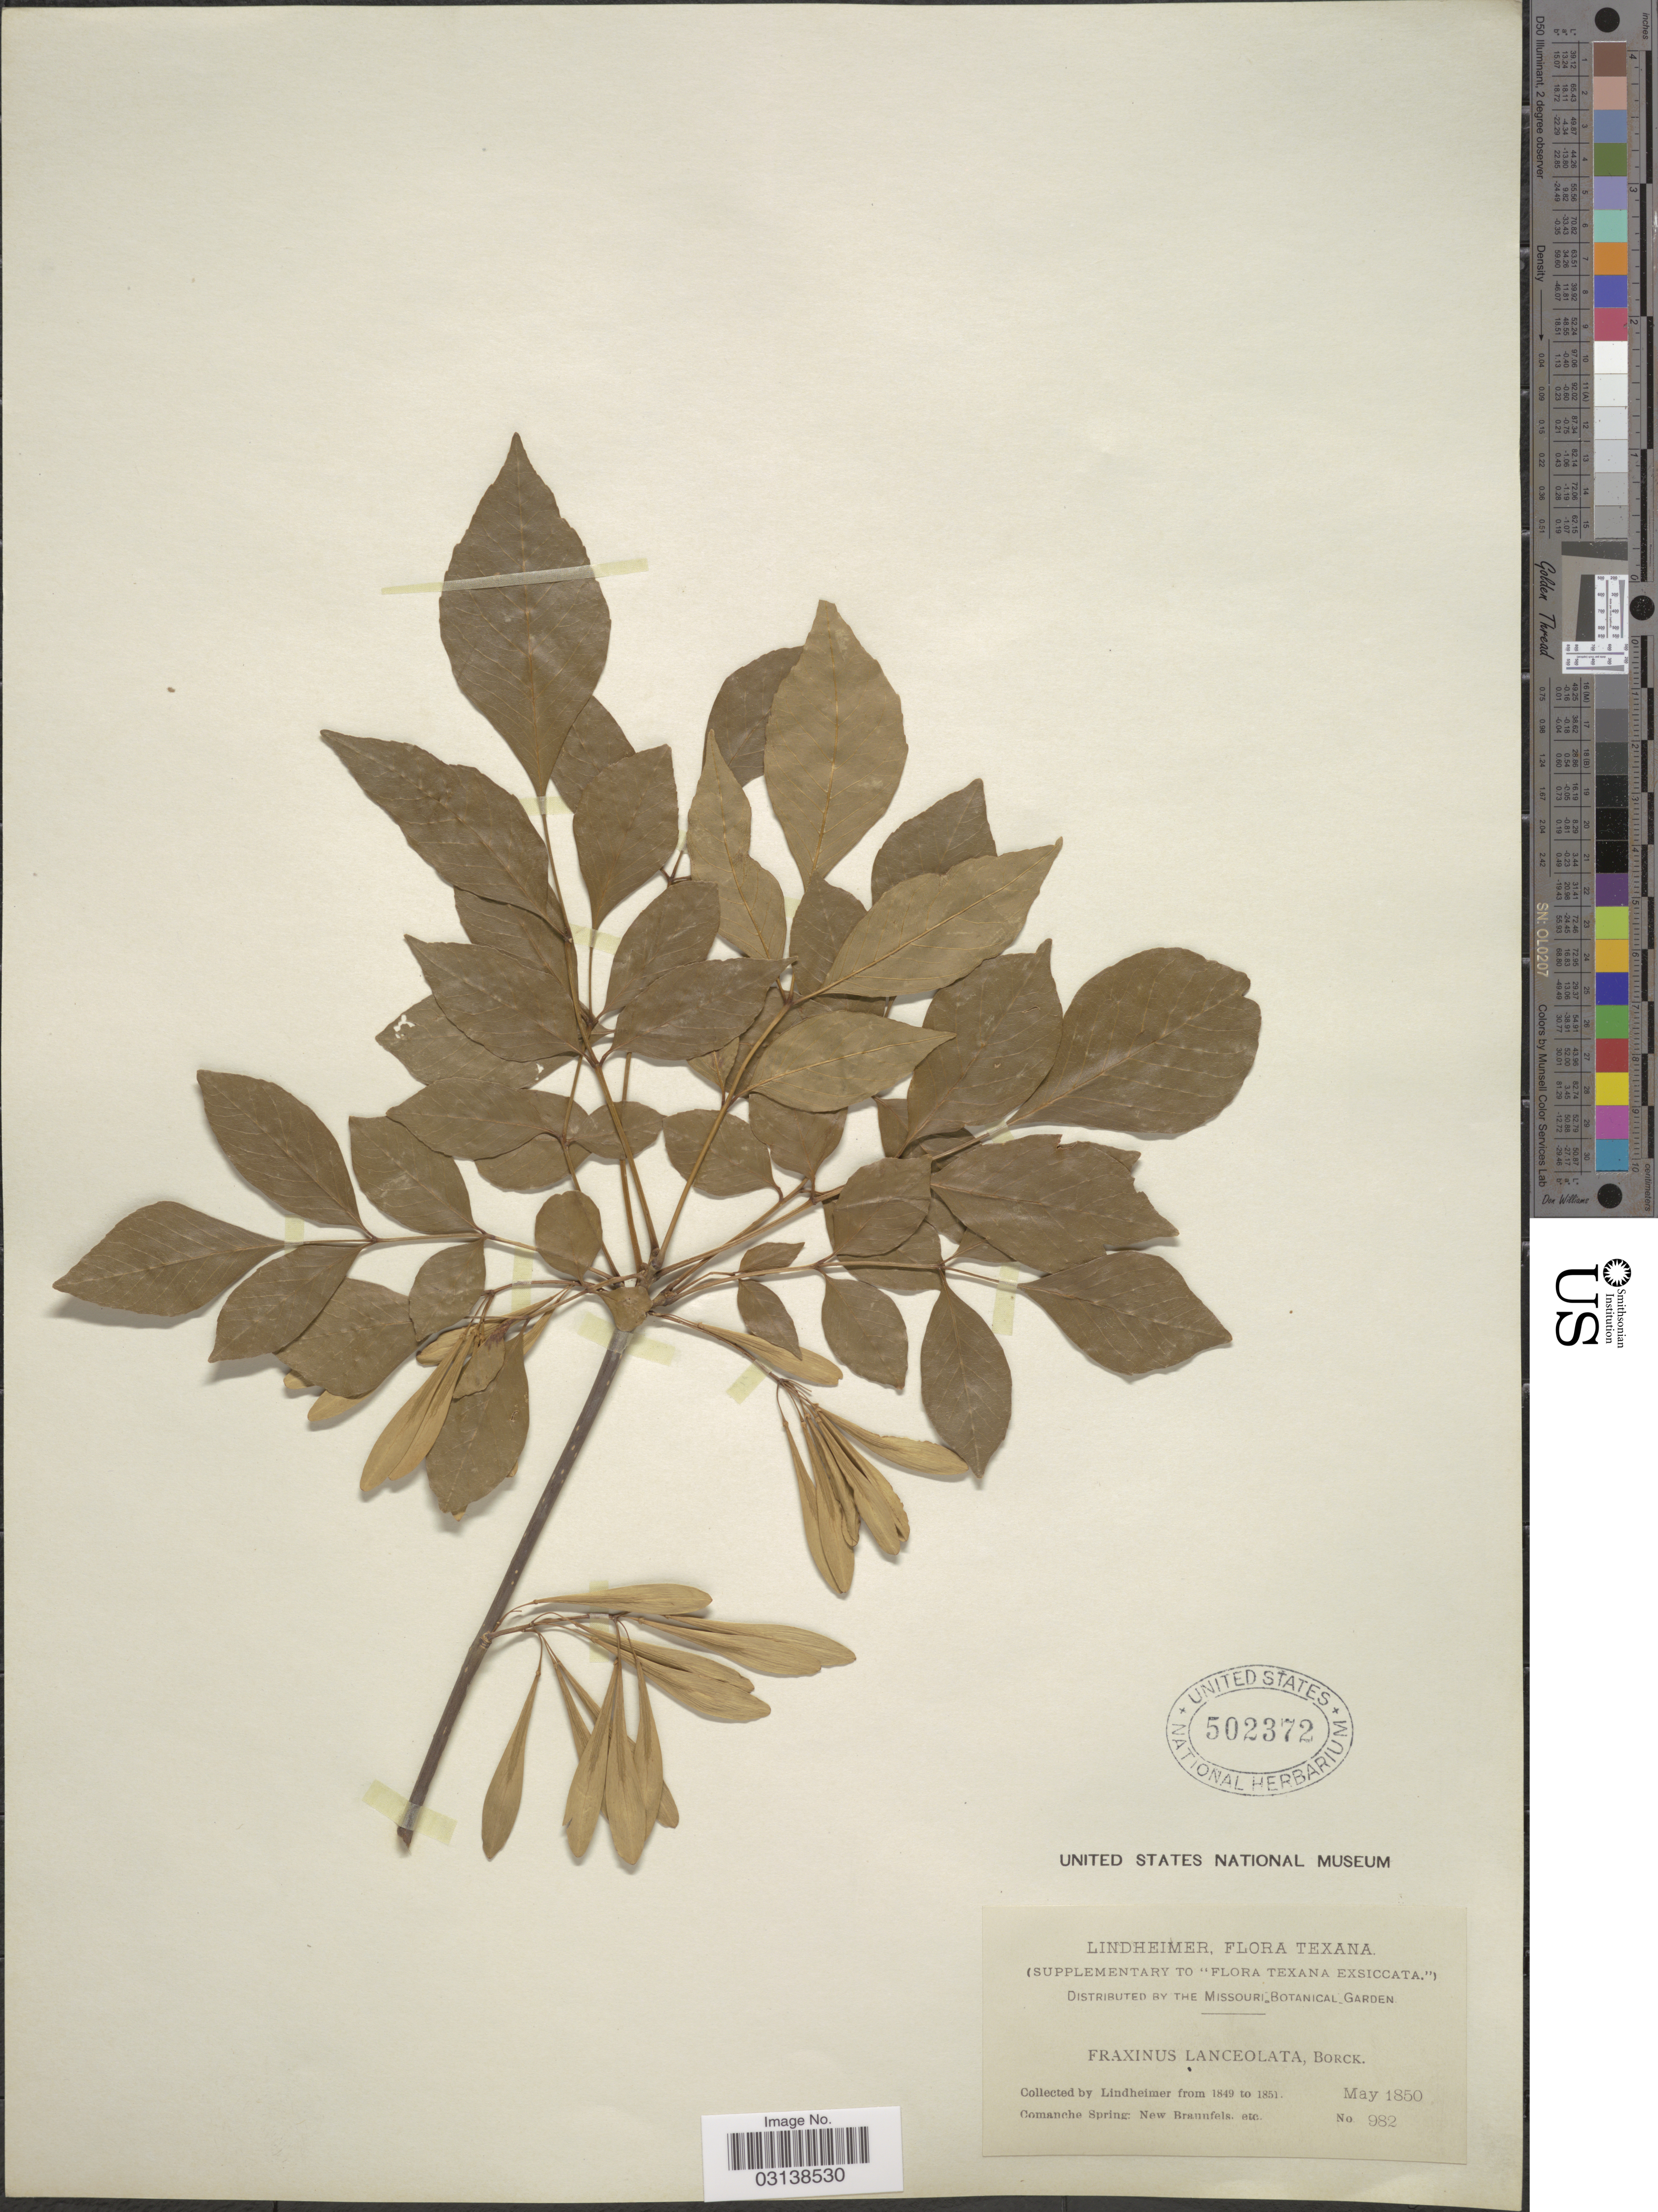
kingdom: Plantae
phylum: Tracheophyta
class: Magnoliopsida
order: Lamiales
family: Oleaceae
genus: Fraxinus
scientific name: Fraxinus berlandieriana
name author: A. DC.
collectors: -. Lindheimer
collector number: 982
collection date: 1850-05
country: United States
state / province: Texas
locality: Comanche Spring: New Braunfels. etc.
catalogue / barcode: US 502372